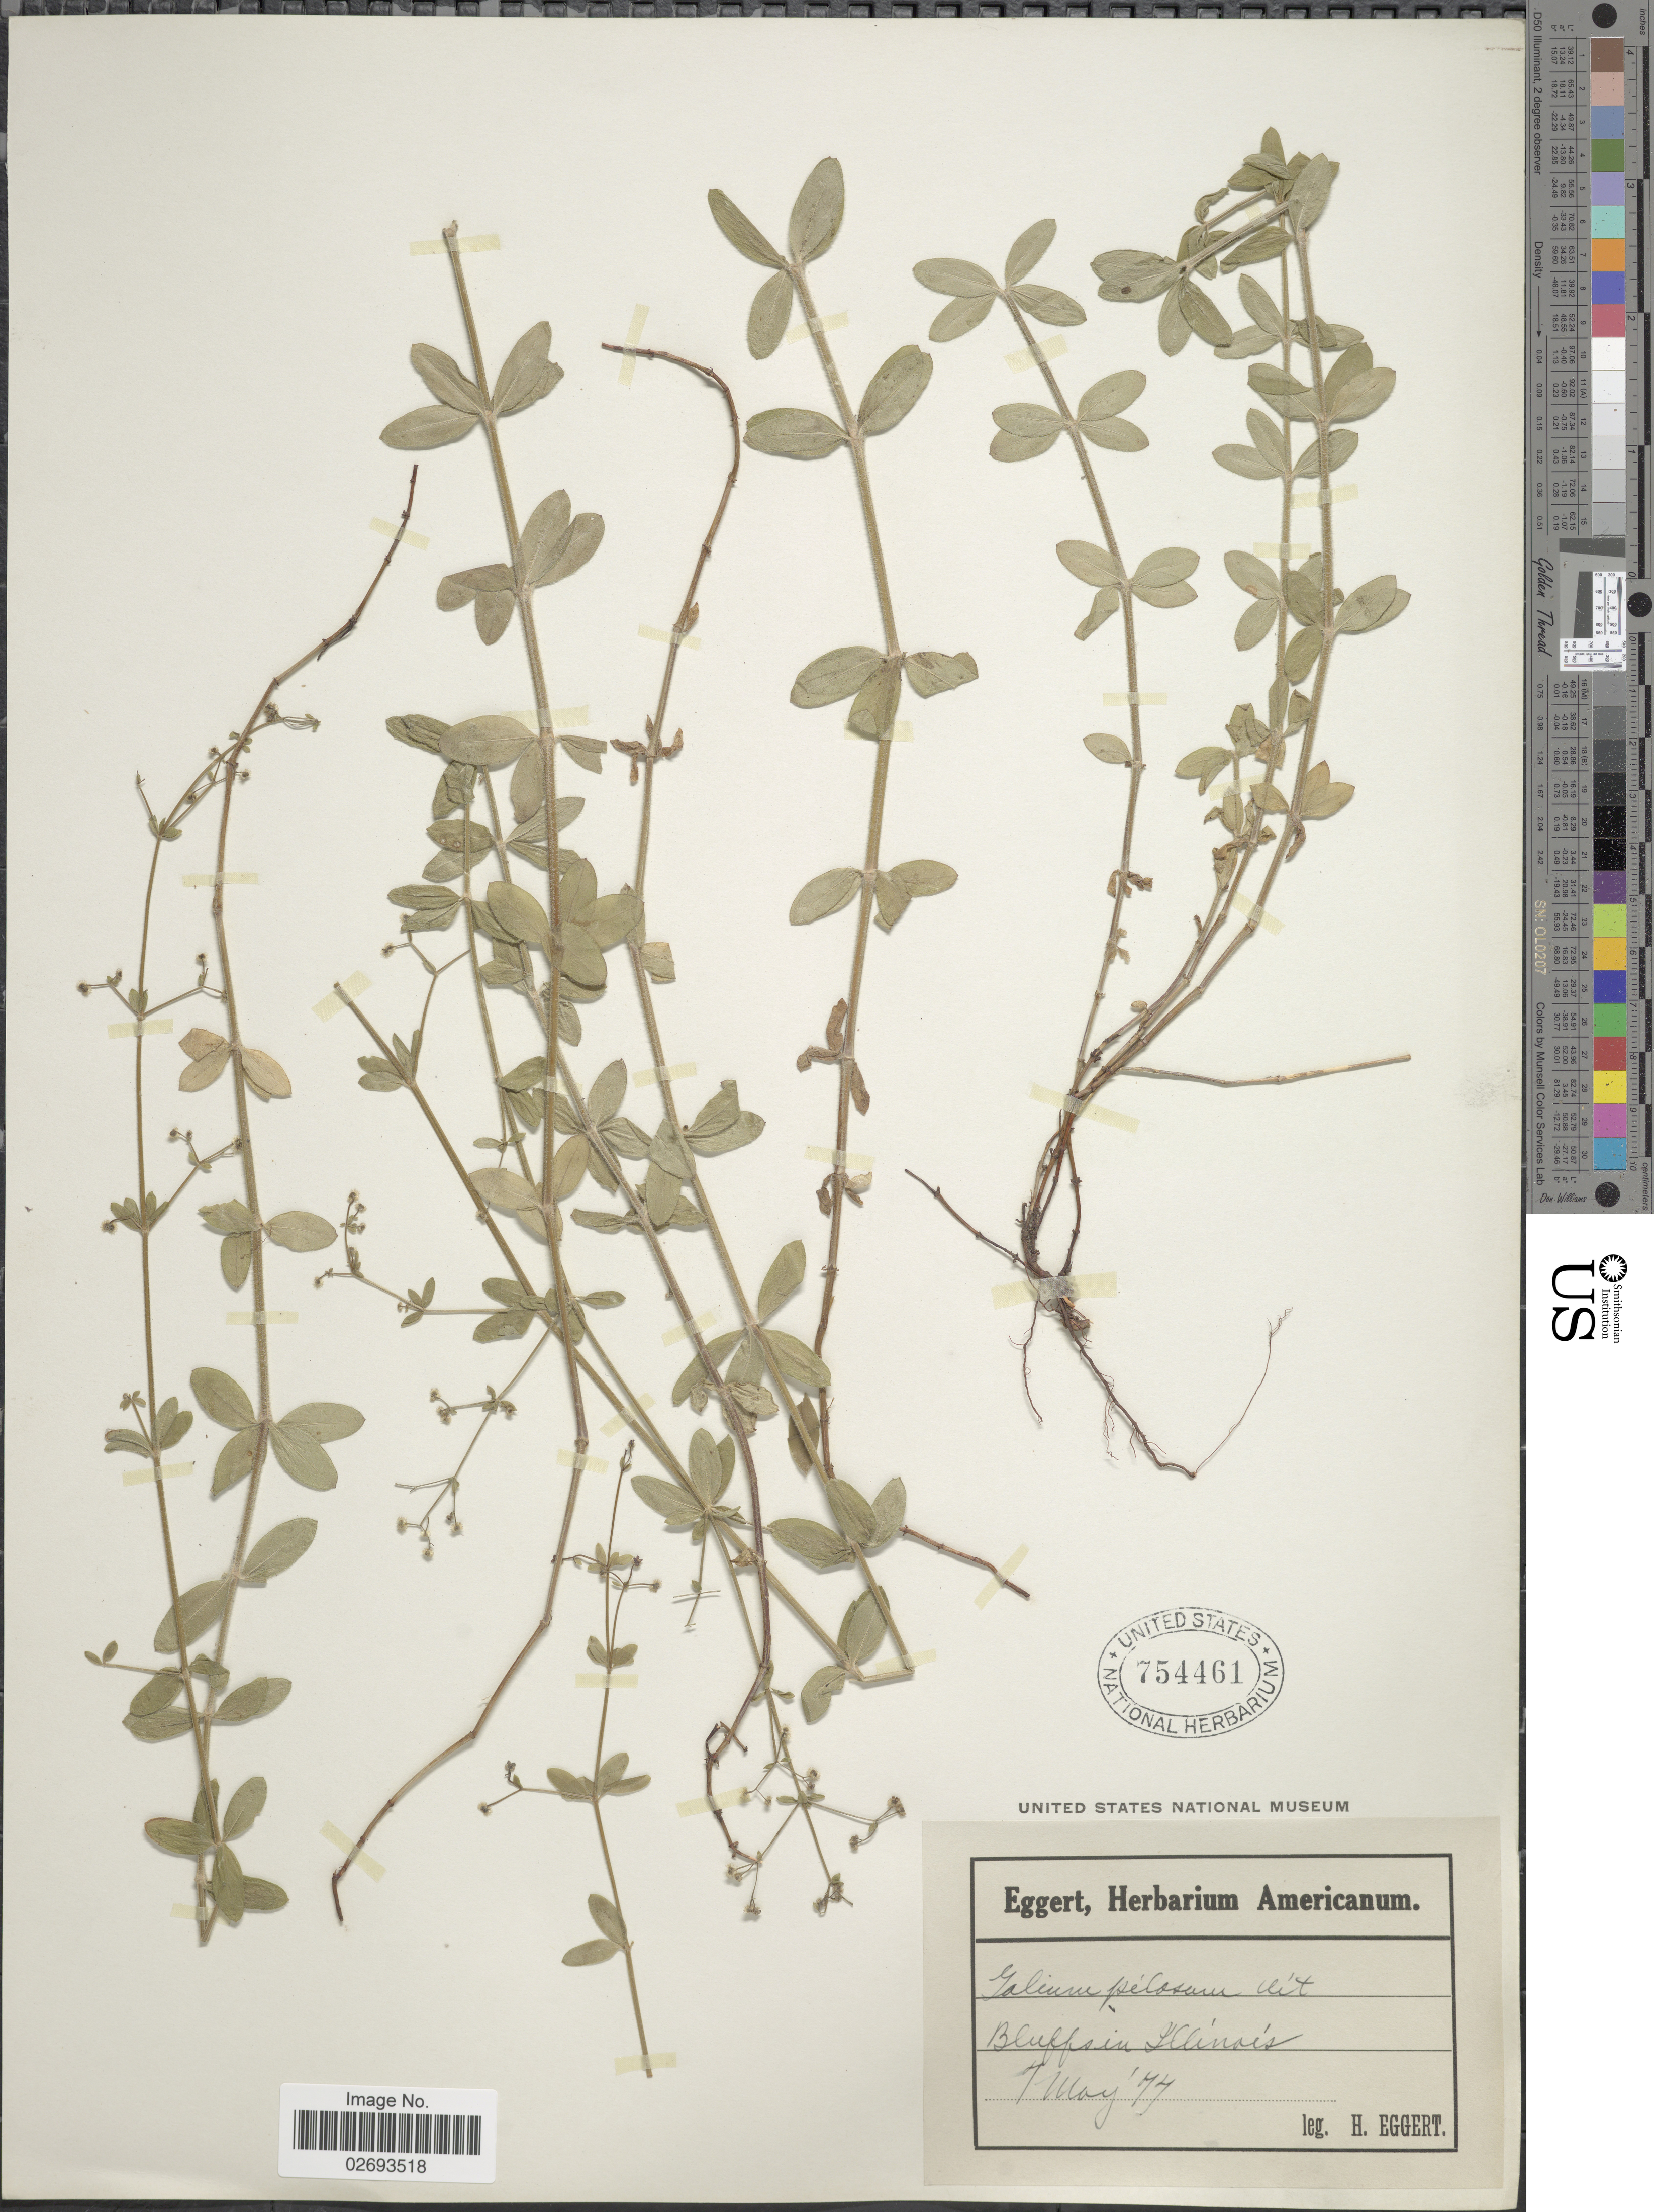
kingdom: Plantae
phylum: Tracheophyta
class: Magnoliopsida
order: Gentianales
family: Rubiaceae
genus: Galium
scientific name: Galium pilosum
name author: Aiton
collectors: H. Eggert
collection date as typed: Transcribed d/m/y: 7/5/74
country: United States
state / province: Illinois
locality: Bluffs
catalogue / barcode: US 754461